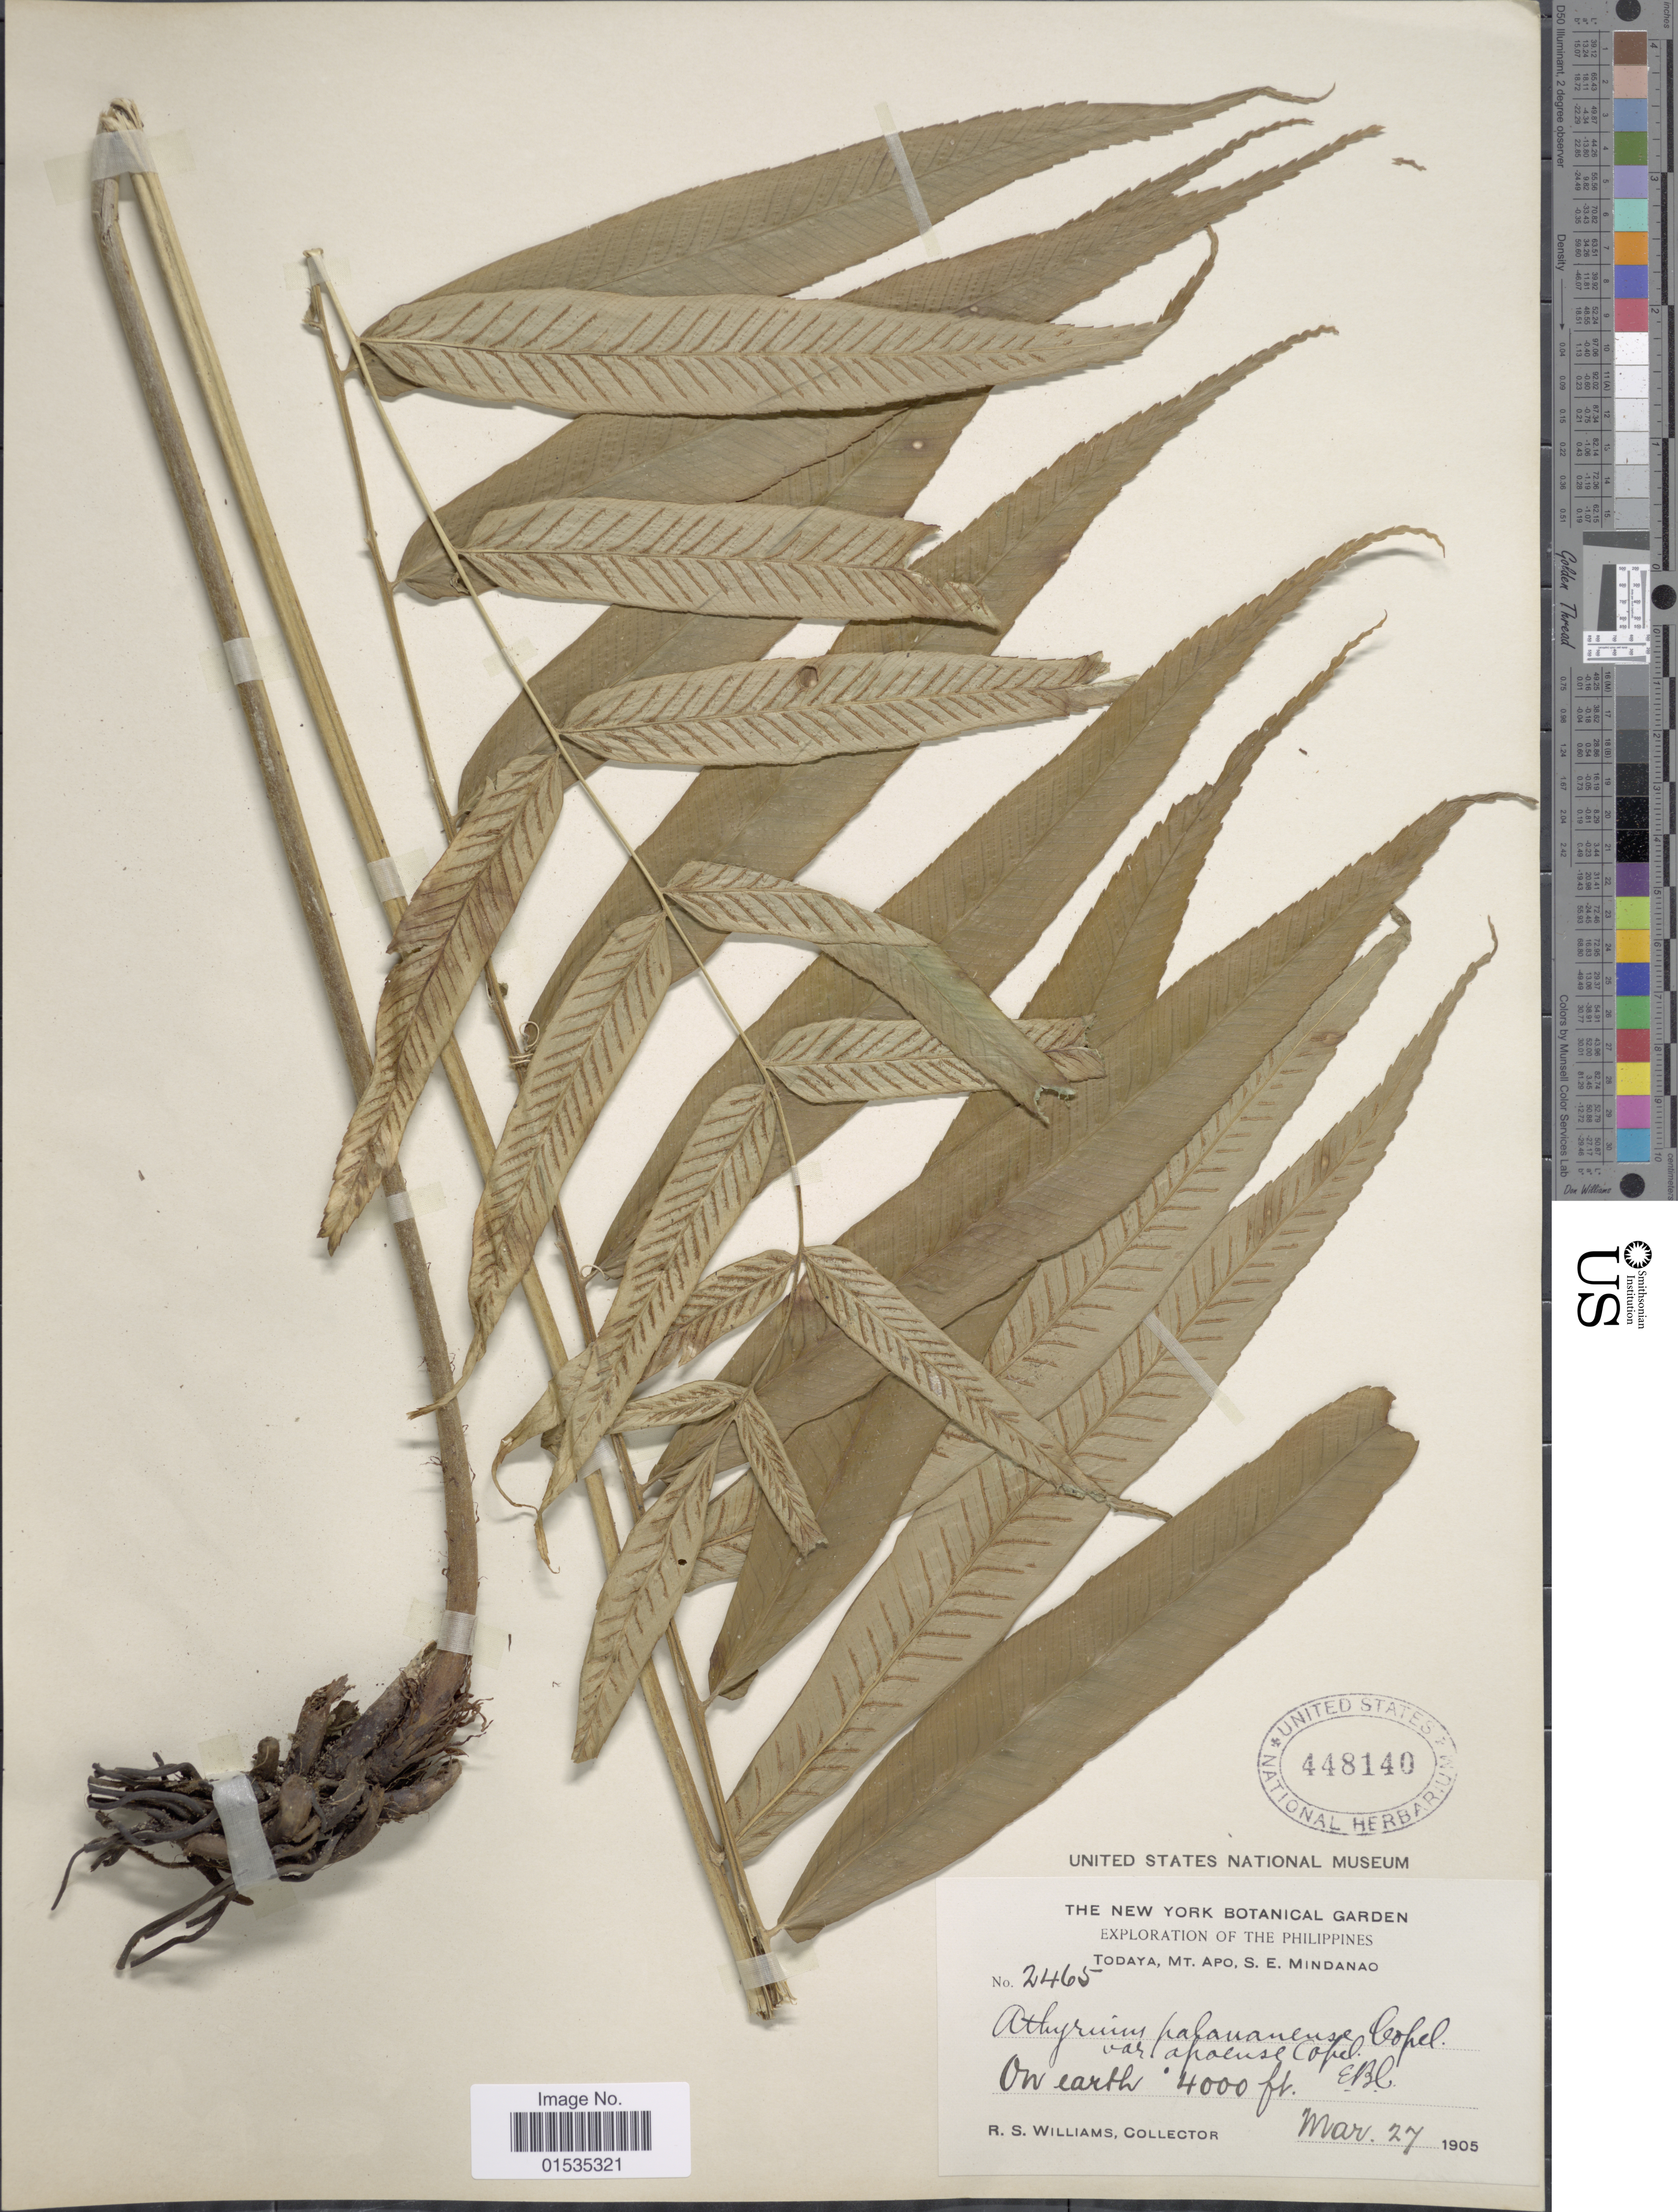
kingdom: Plantae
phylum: Tracheophyta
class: Polypodiopsida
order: Polypodiales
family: Athyriaceae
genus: Diplazium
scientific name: Diplazium xiphophyllum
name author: (Baker) C. Chr.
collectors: R. S. Williams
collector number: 2465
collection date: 1905-03-27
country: Philippines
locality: Todaya, Mt. Apo, S.E. Mindanao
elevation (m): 1219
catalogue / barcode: US 448140